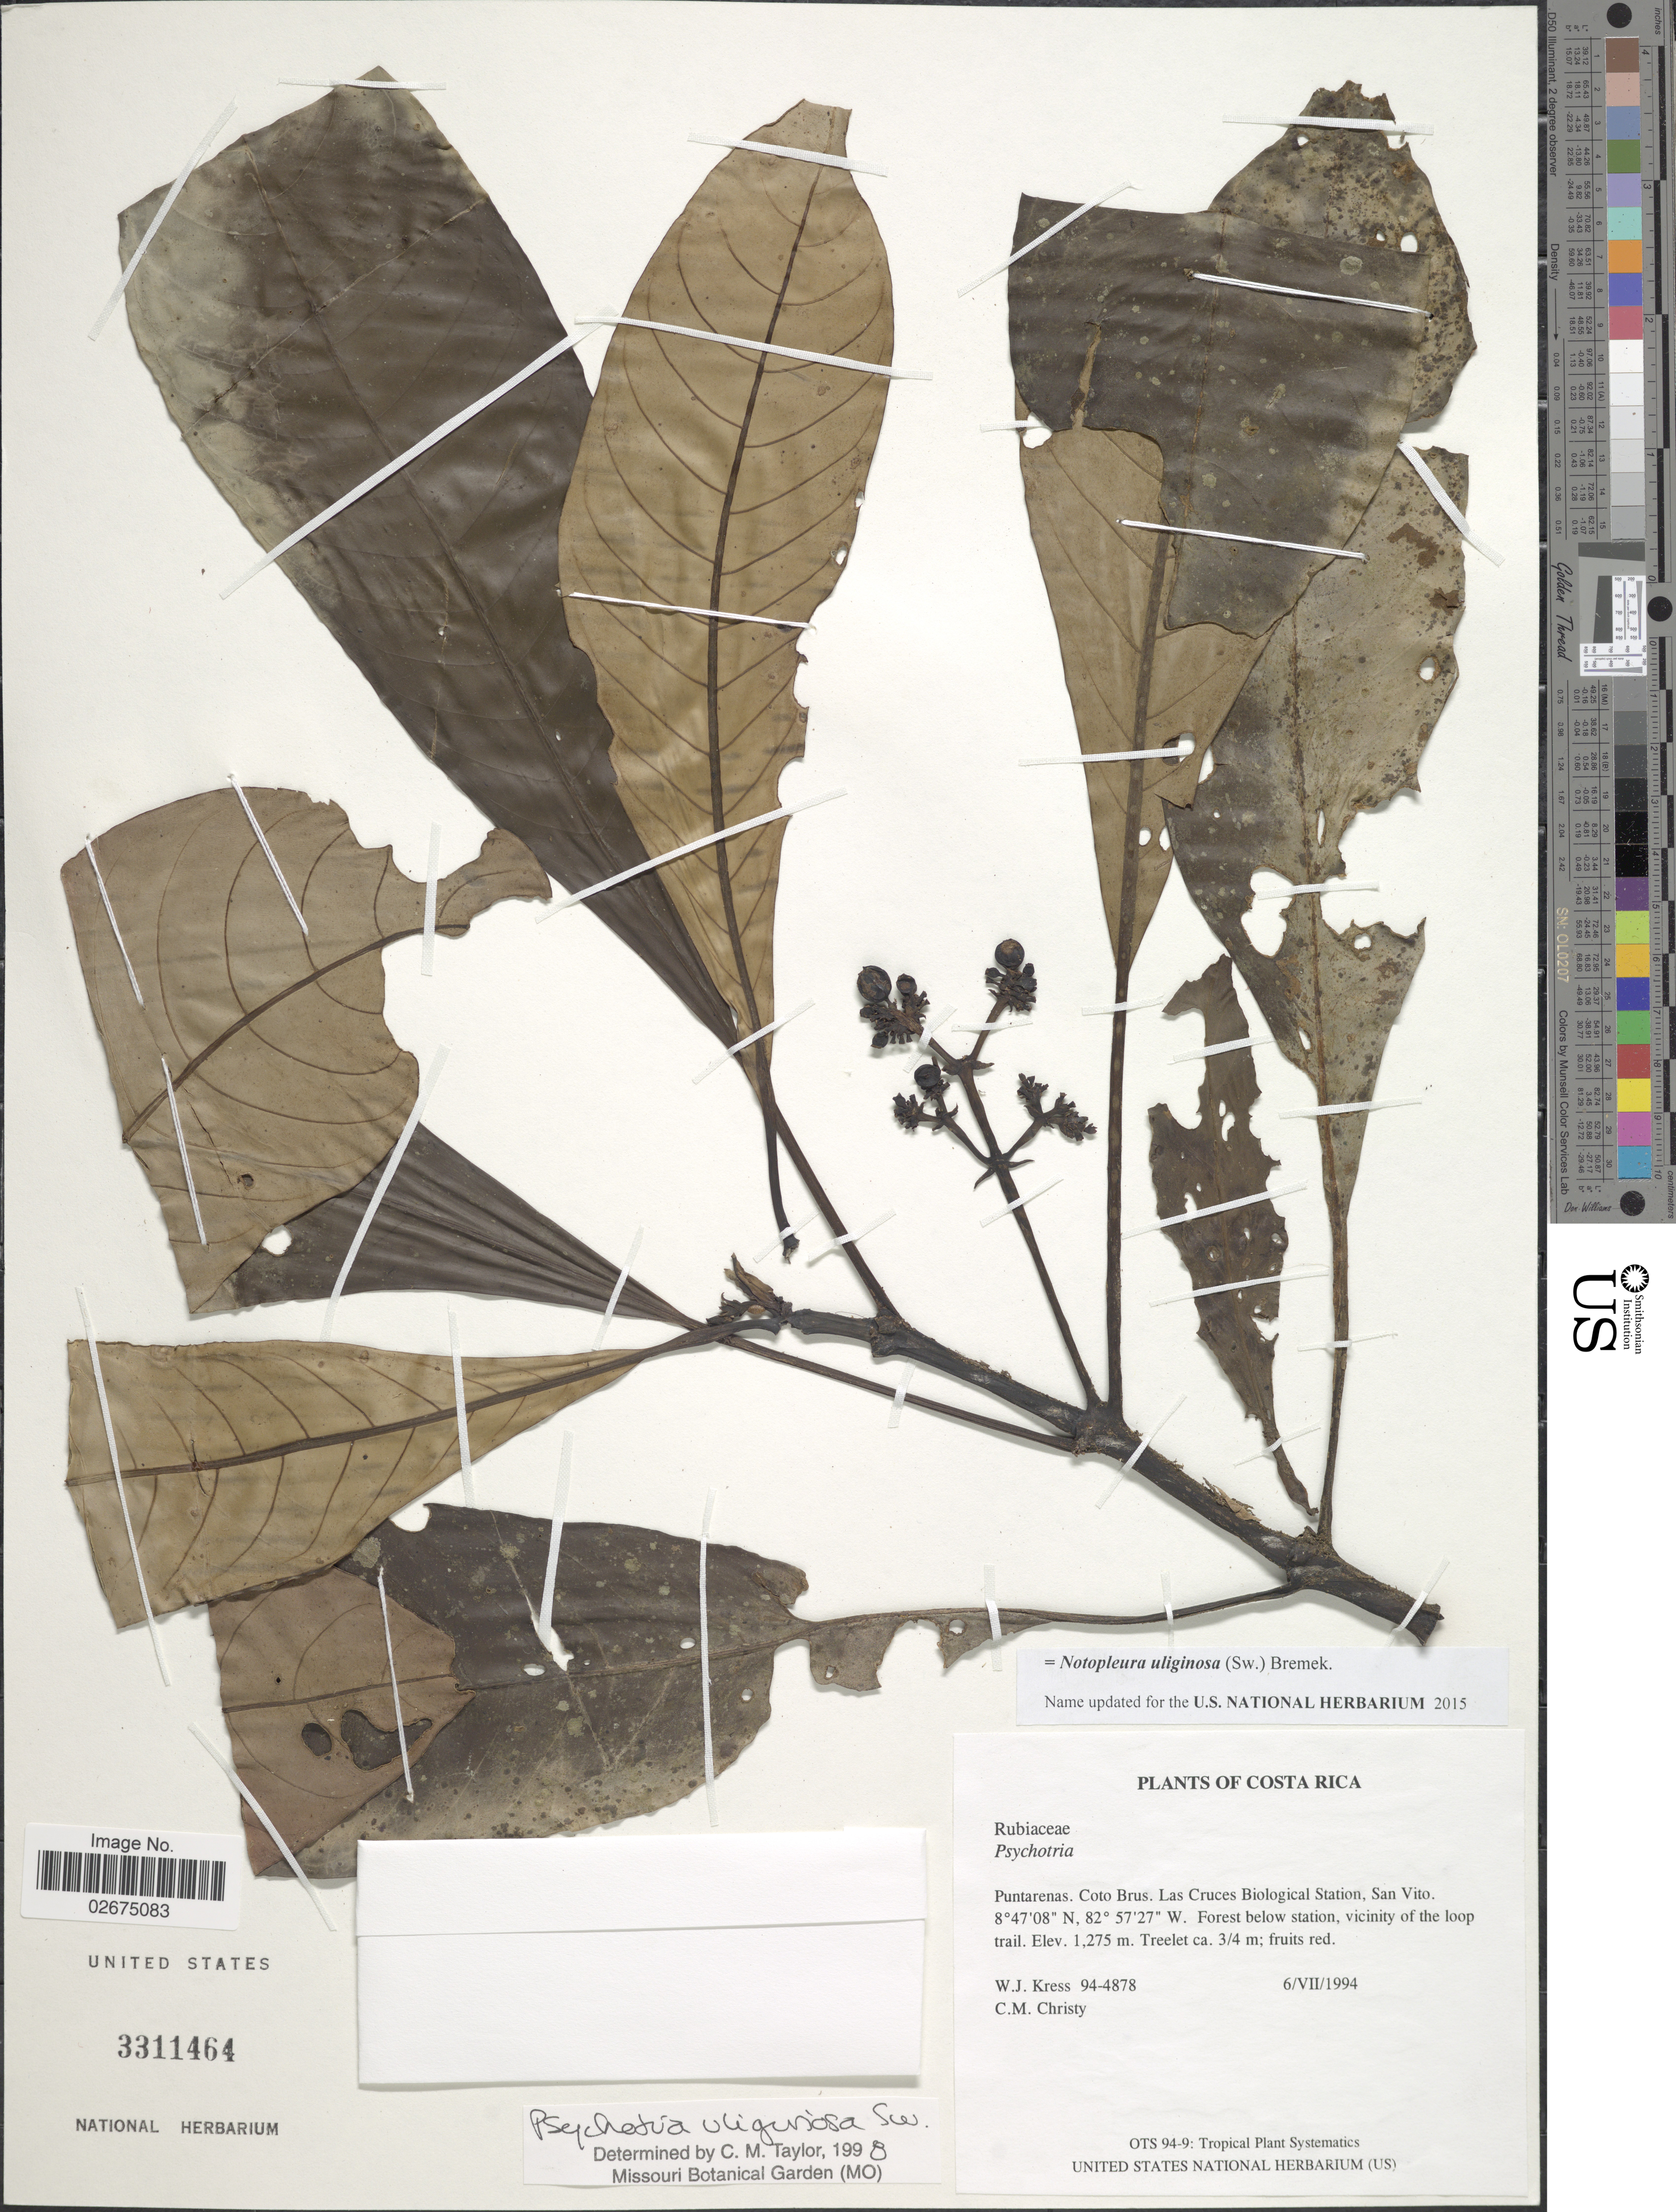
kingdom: Plantae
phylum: Tracheophyta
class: Magnoliopsida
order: Gentianales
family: Rubiaceae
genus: Notopleura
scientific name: Notopleura uliginosa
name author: (Sw.) Bremek.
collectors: W. J. Kress & C. M. Christy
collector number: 94-4878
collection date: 1994-07-06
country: Costa Rica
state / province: Puntarenas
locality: Coto Brus. Las Cruces Biological Station, San Vito, Forest below station, vicinity of the loop trail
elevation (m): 1275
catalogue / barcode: US 3311464